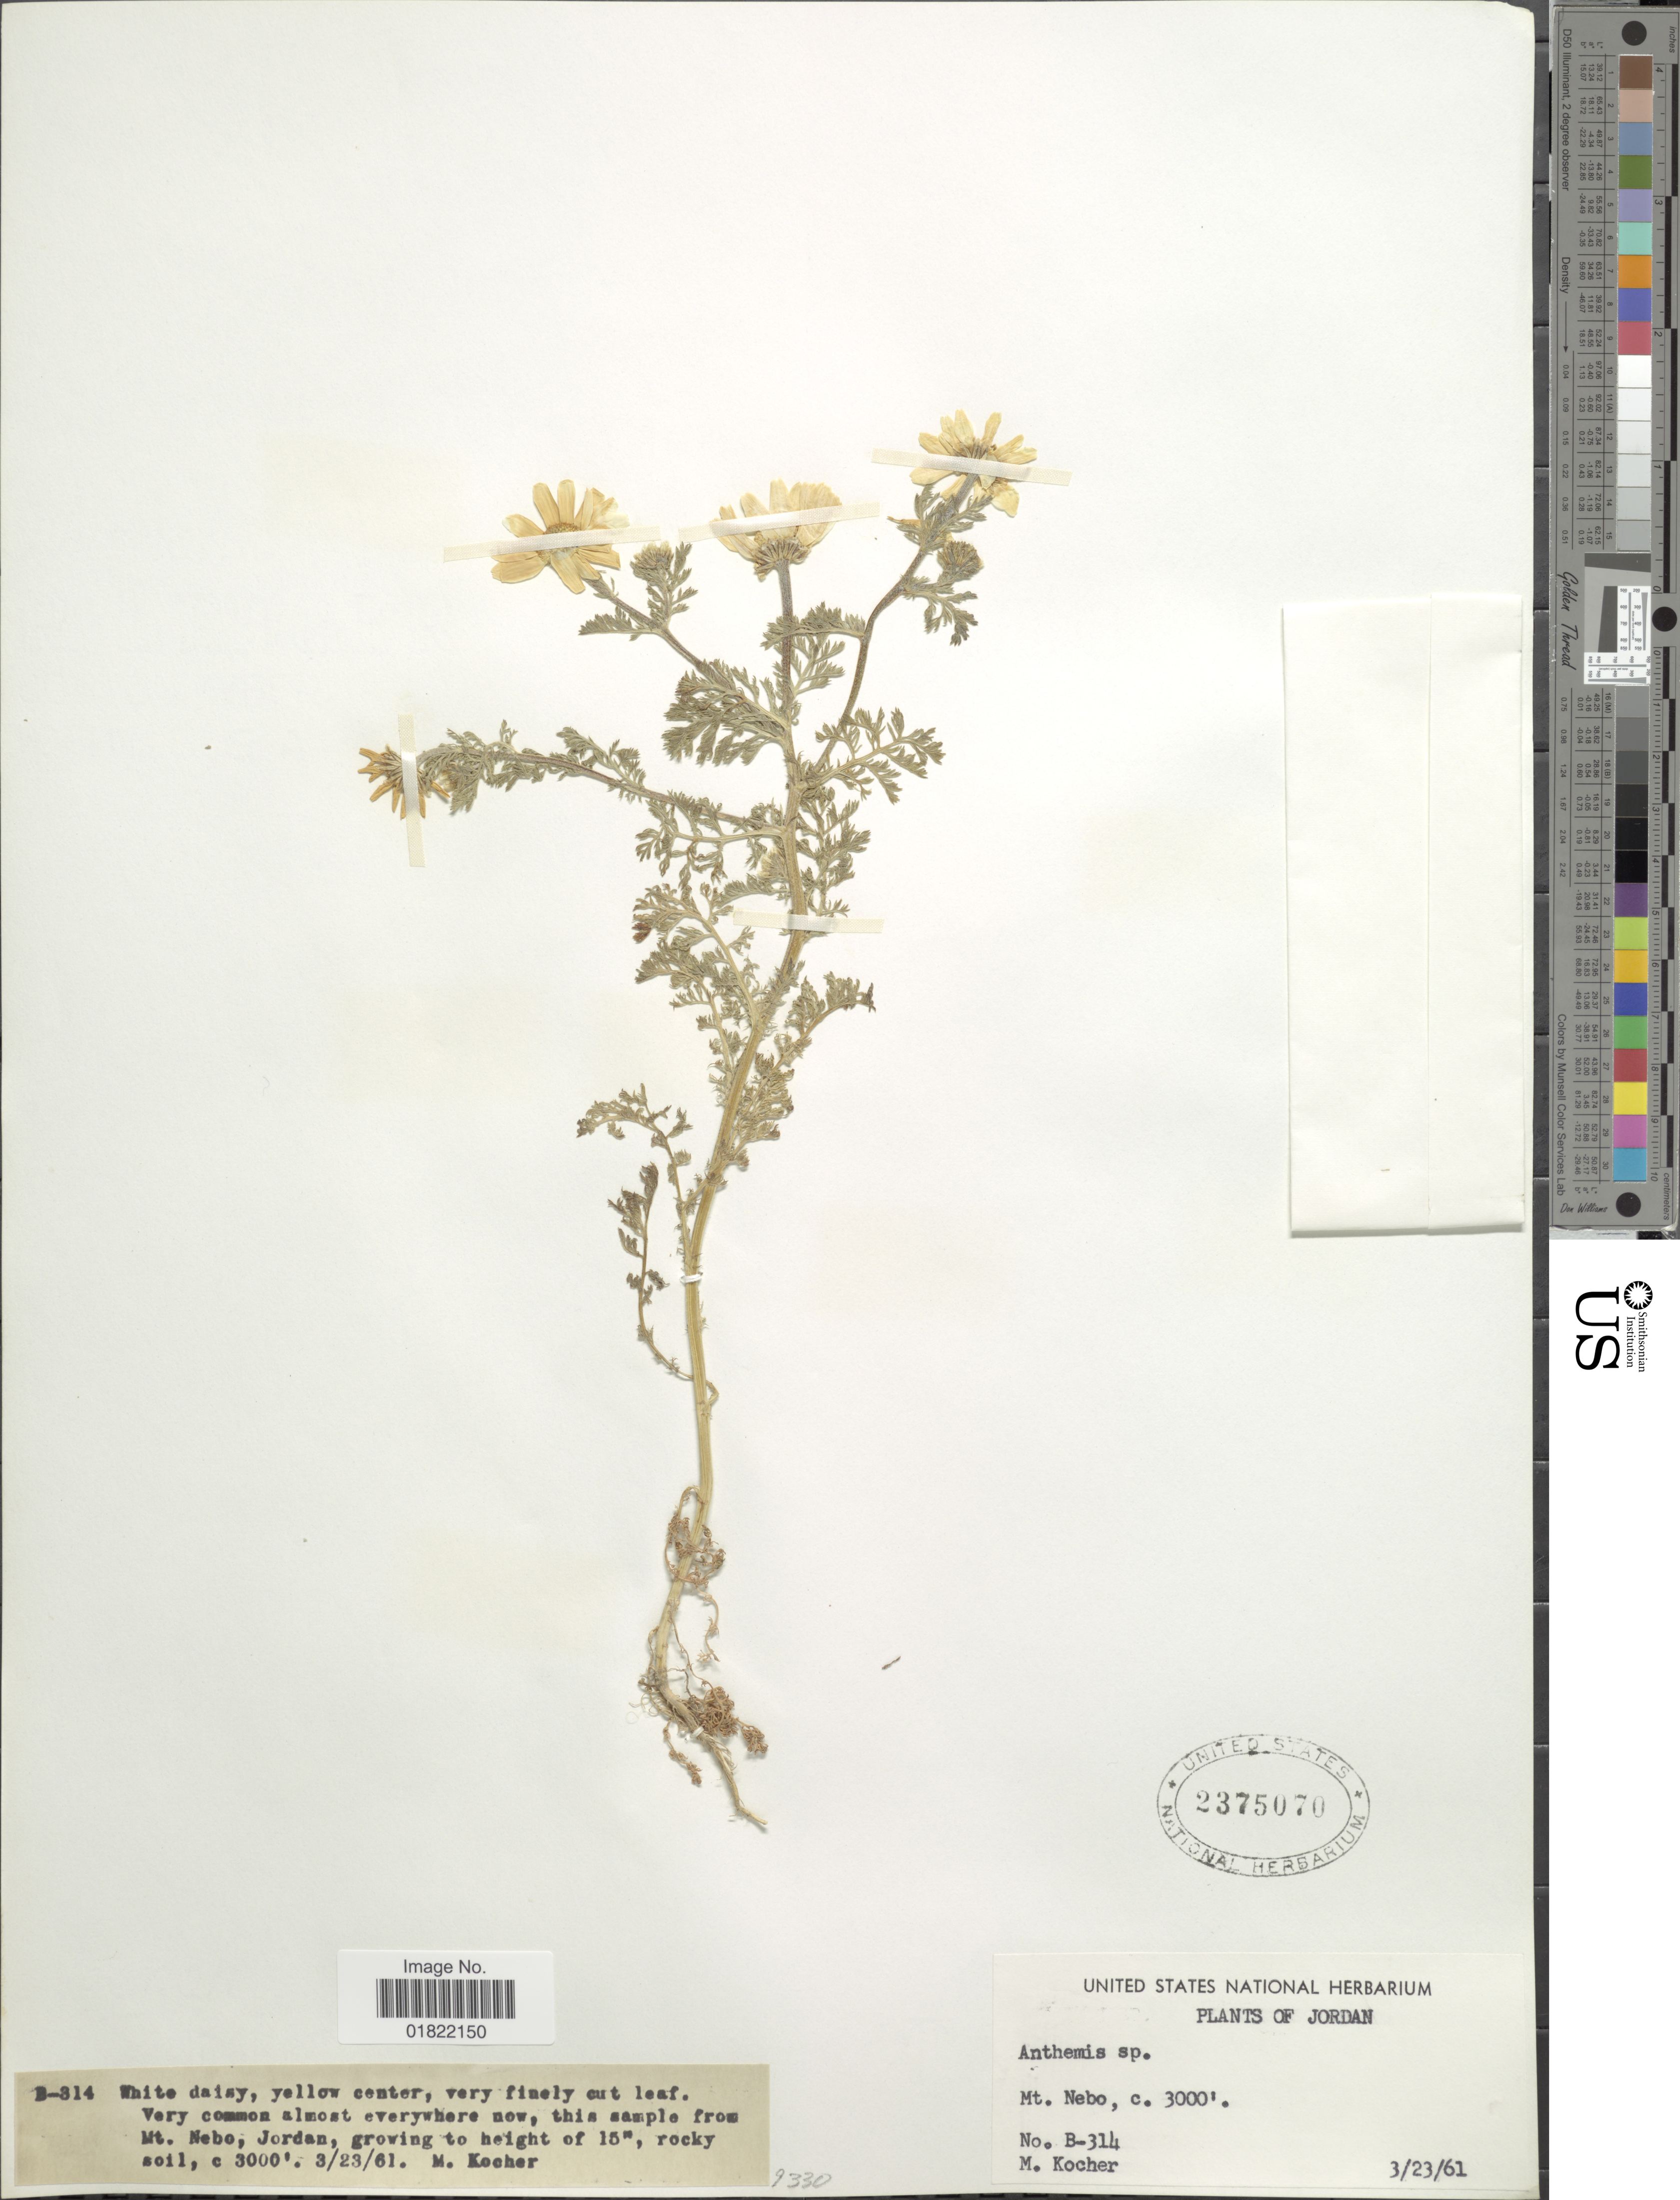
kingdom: Plantae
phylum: Tracheophyta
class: Magnoliopsida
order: Asterales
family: Asteraceae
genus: Anthemis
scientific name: Anthemis sp.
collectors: M. Kocher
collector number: B314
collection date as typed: Transcribed d/m/y: 23/3/61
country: Jordan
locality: Mt. Nebo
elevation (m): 914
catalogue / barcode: US 2375070